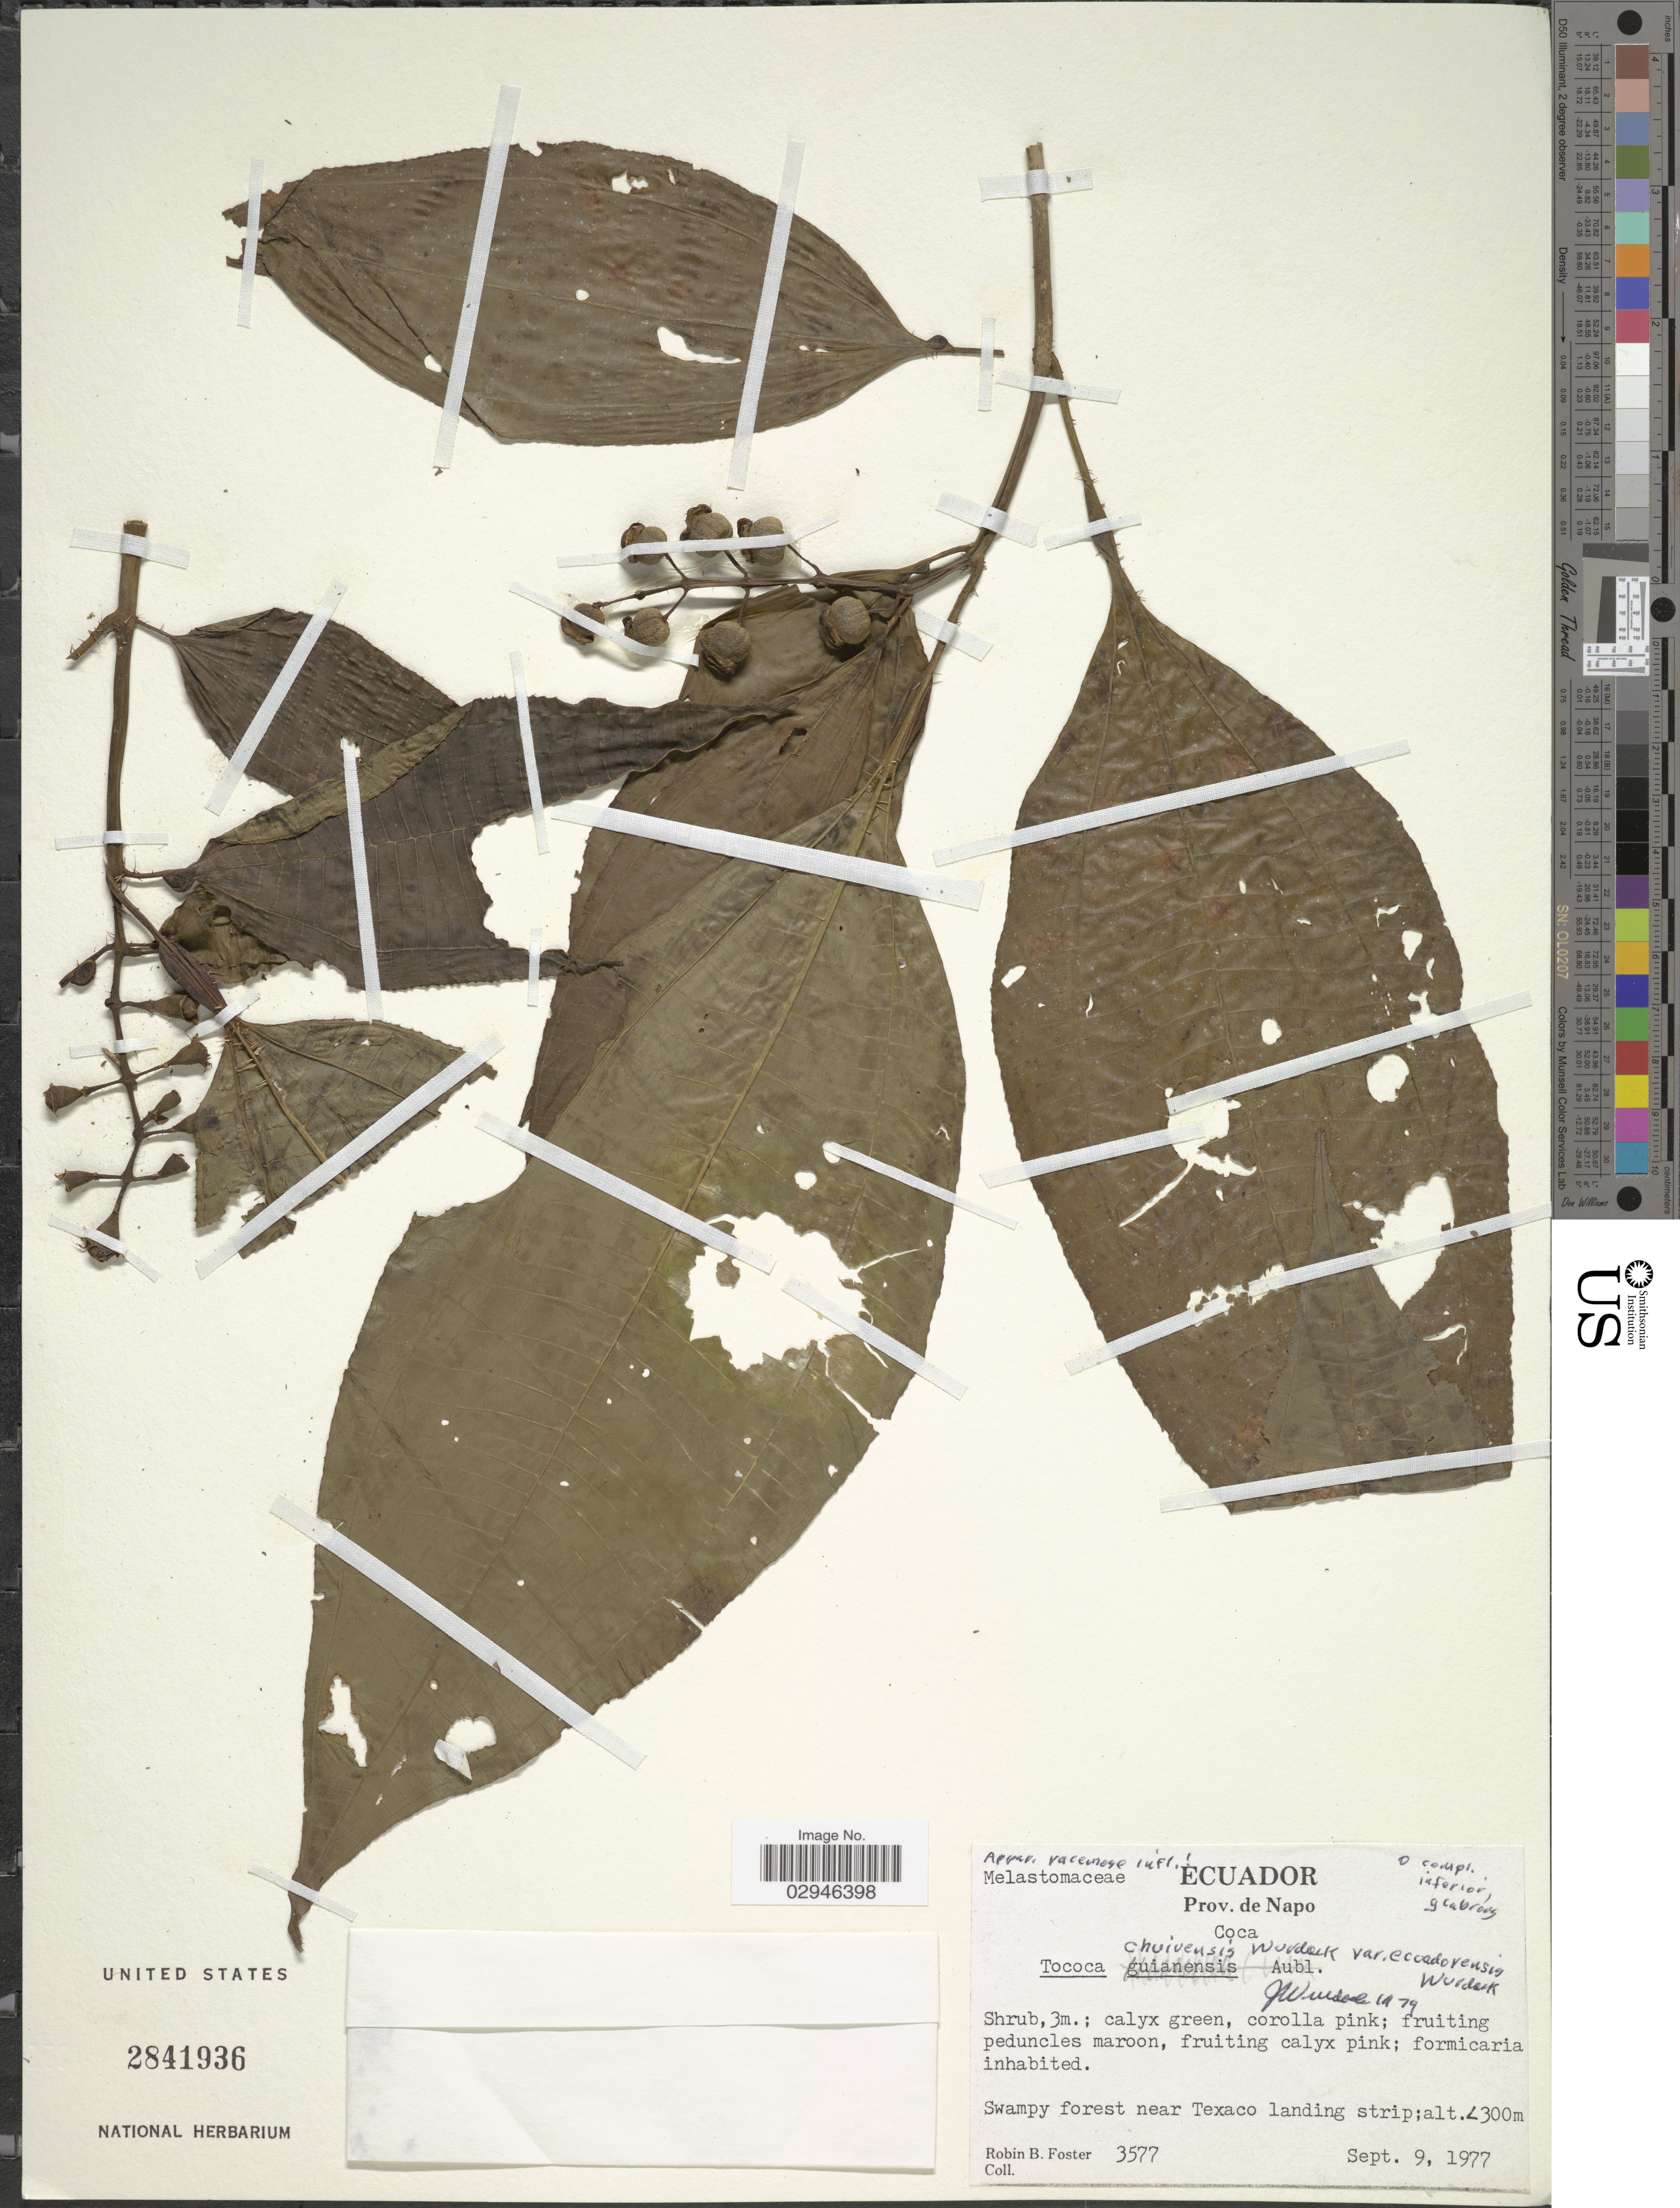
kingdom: Plantae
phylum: Tracheophyta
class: Magnoliopsida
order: Myrtales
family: Melastomataceae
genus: Tococa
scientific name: Tococa chuivensis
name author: Wurdack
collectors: R. B. Foster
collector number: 3577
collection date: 1977-09-09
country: Ecuador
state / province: Napo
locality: Swampy forest near Texaco landing strip, Coca.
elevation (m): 300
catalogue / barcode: US 2841936